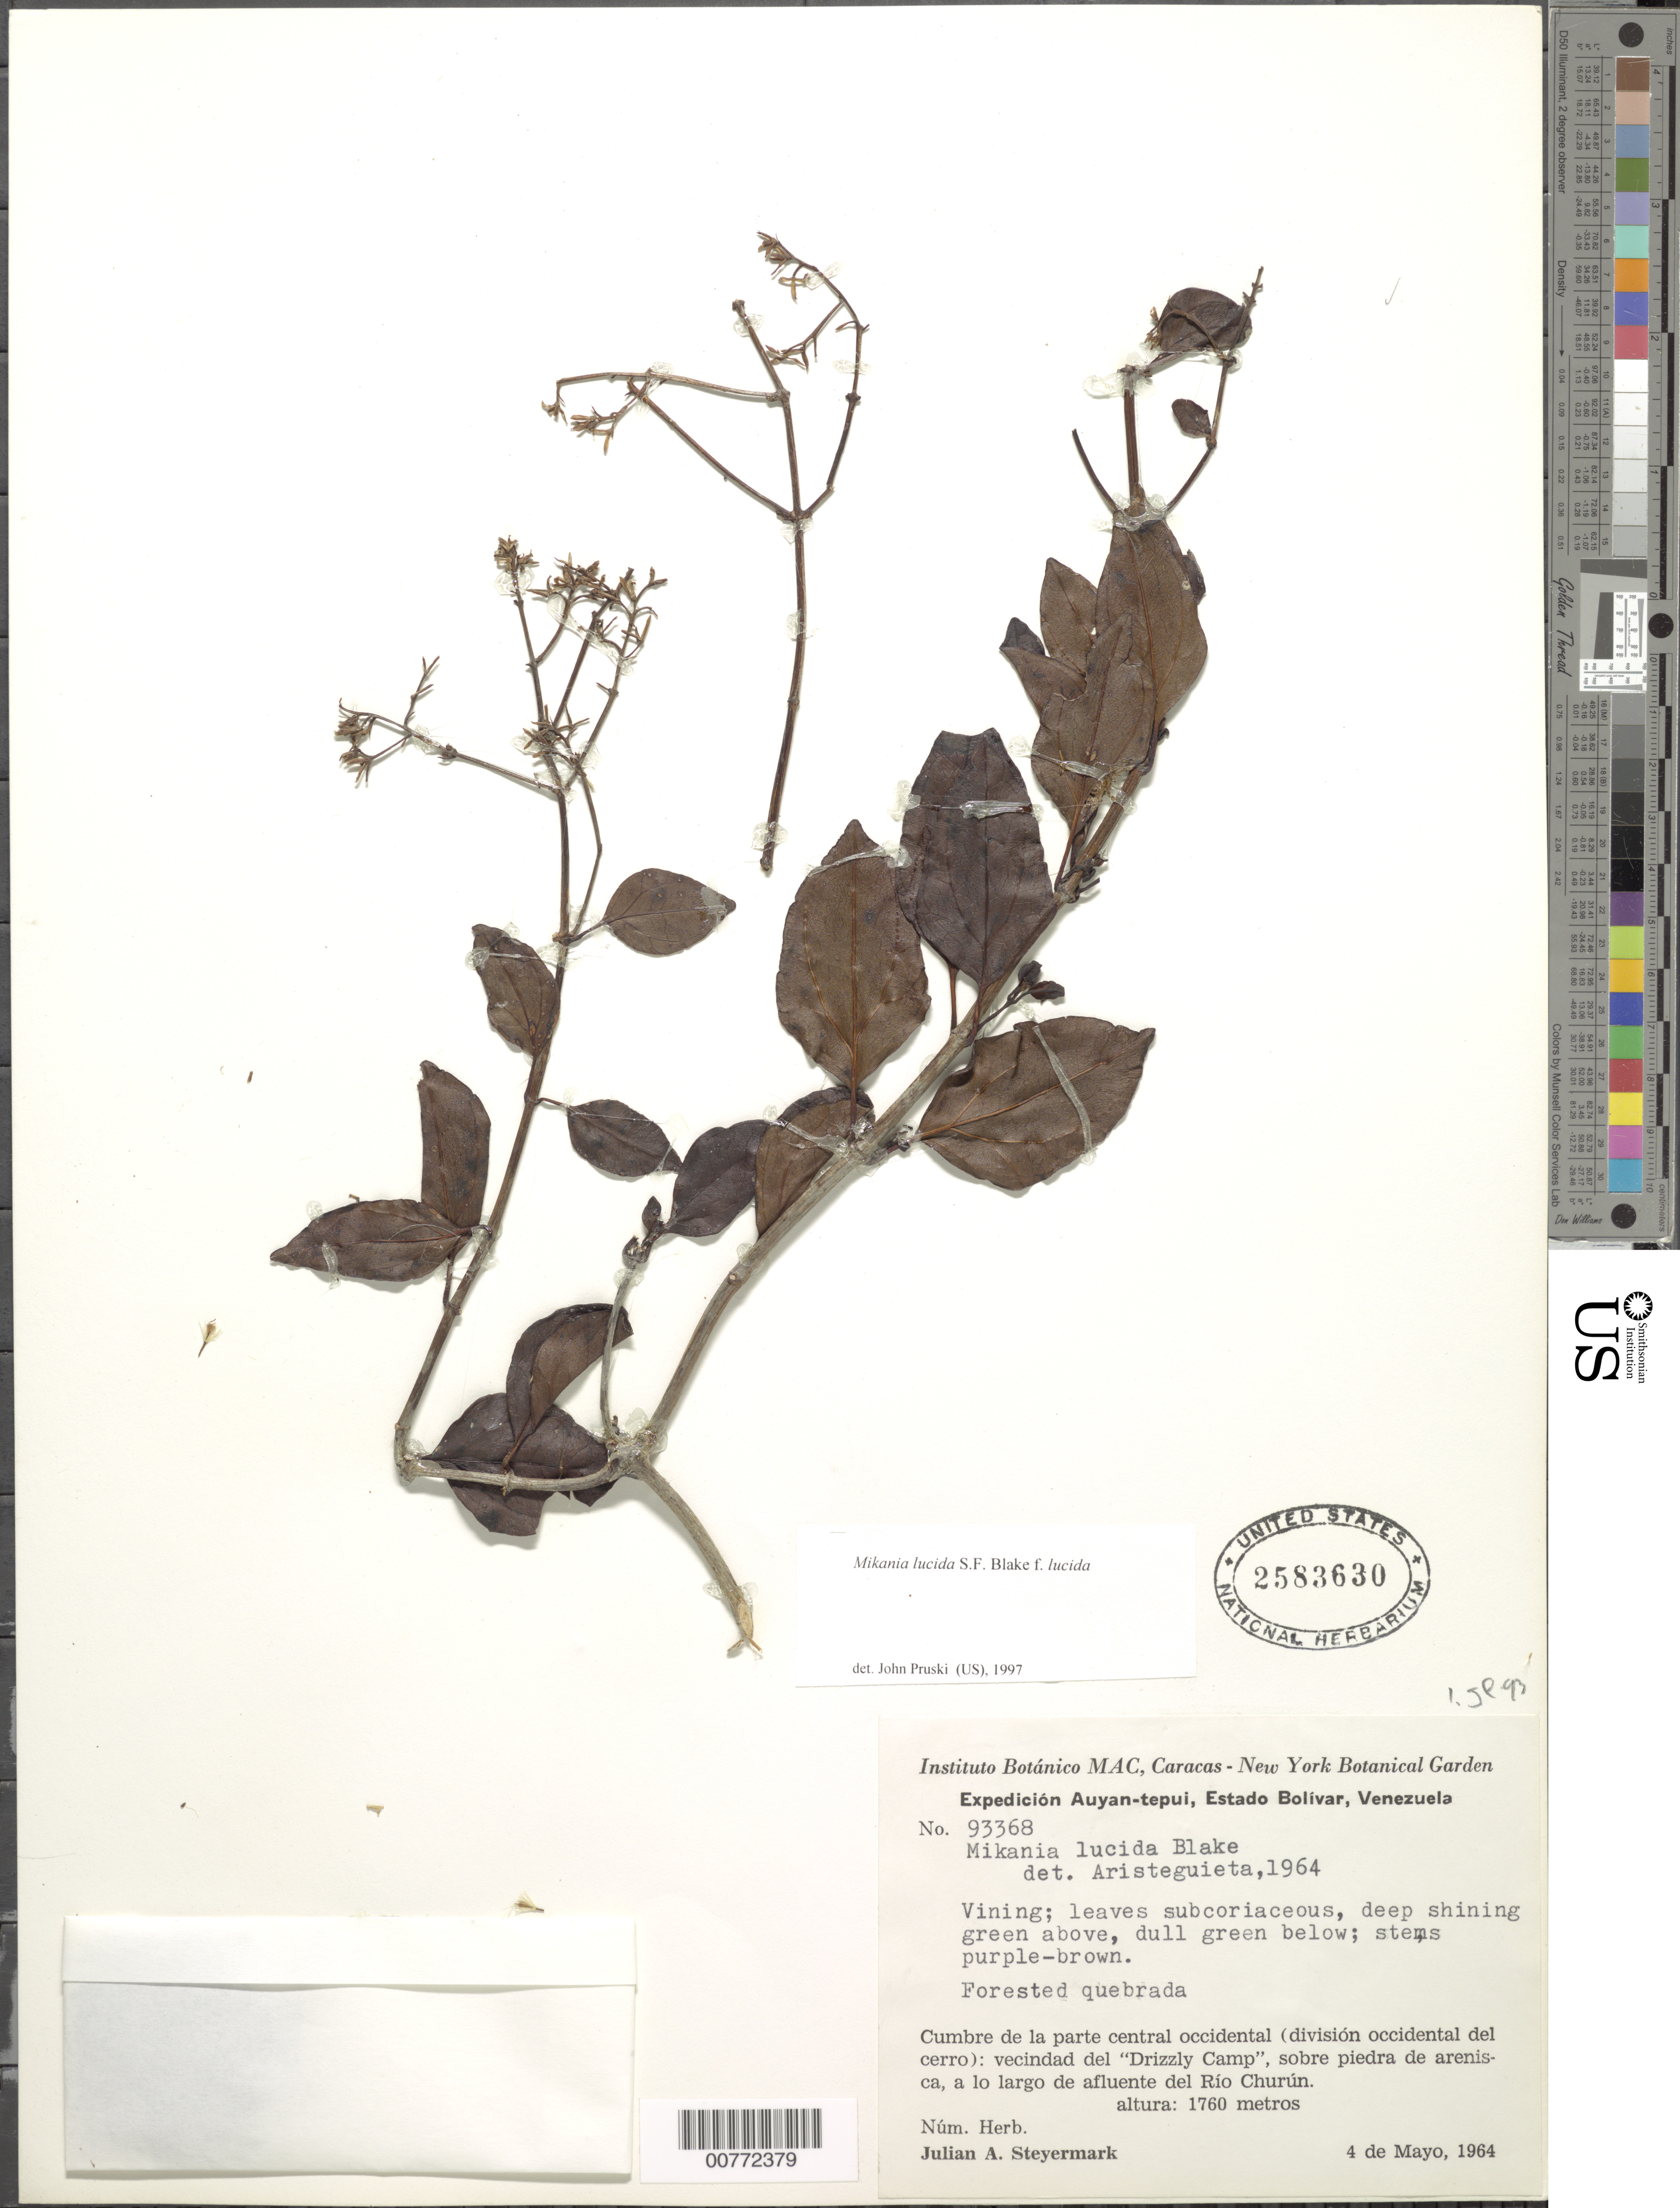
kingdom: Plantae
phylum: Tracheophyta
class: Magnoliopsida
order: Asterales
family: Asteraceae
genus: Mikania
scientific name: Mikania lucida f. lucida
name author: S.F. Blake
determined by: Pruski, J. F.; Funk, V. A.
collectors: J. Steyermark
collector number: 93368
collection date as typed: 4-May-64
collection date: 1964-05-04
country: Venezuela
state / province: Bolívar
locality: Auyan-tepuí, vic. "Drizzly Camp", a lo largo de afluente del Río Churún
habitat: Forested quebrada along stream; sobre piedra de arenisca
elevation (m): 1760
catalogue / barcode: US 2583630